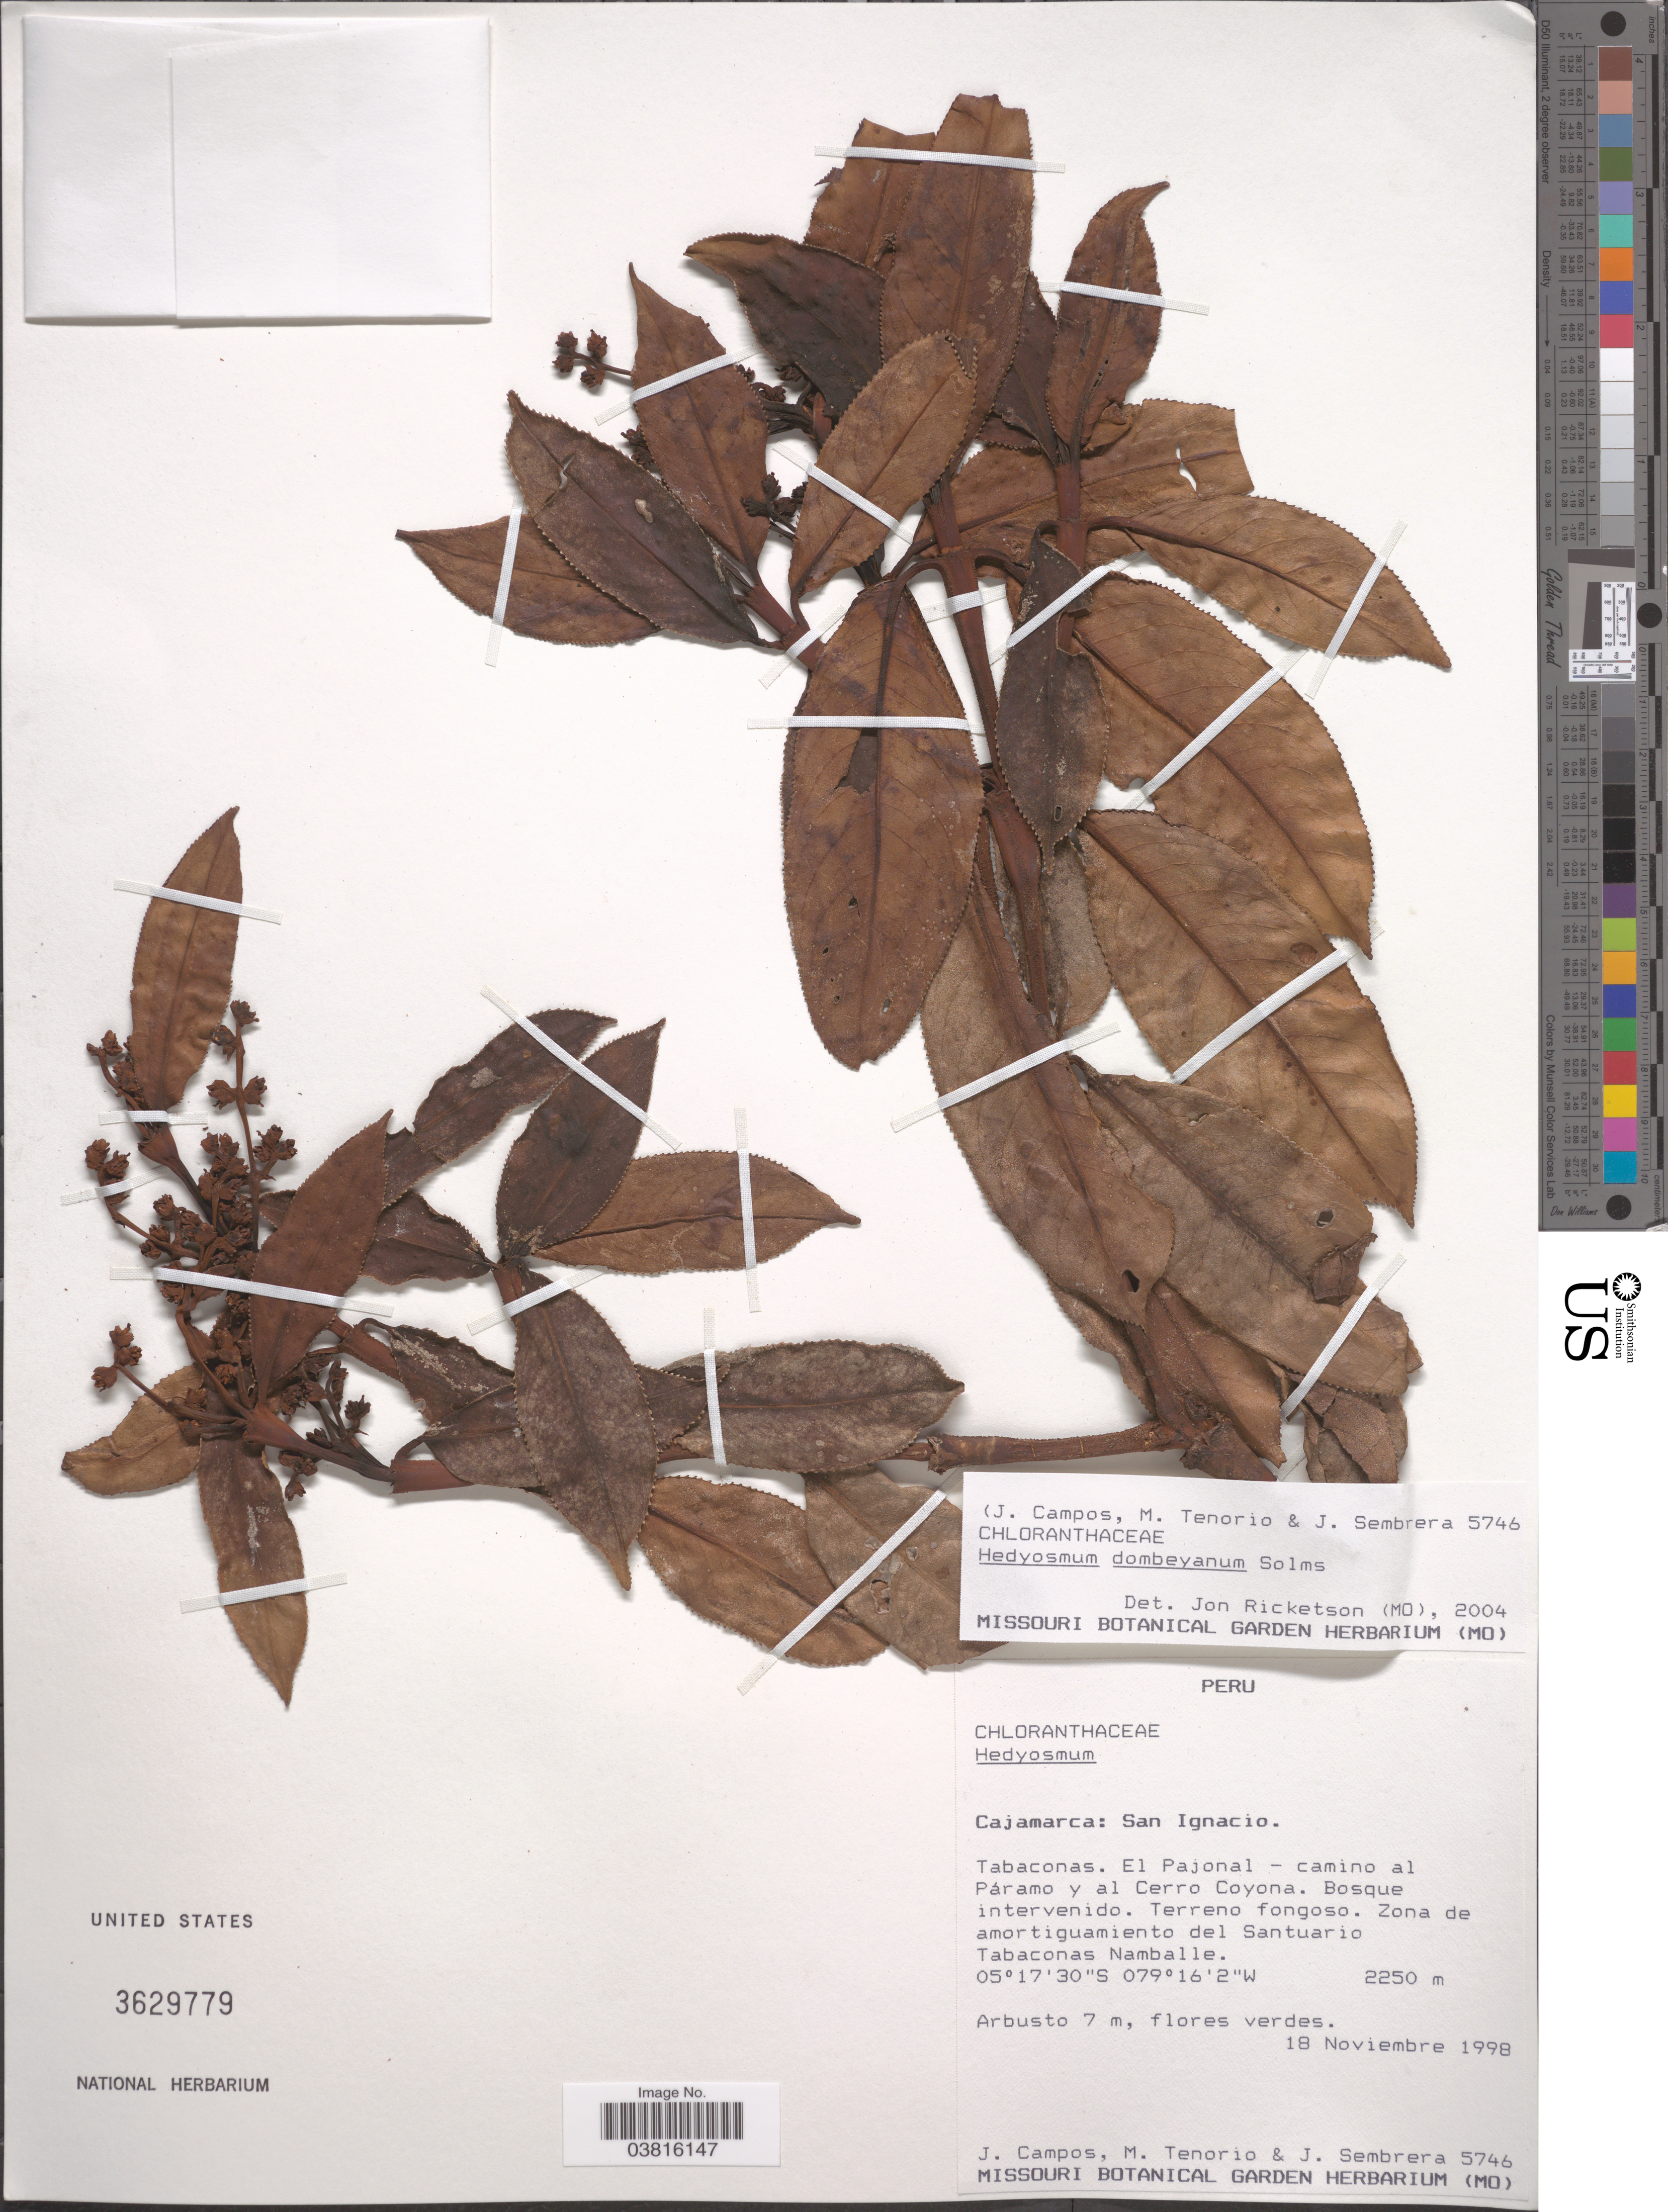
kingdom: Plantae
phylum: Tracheophyta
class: Magnoliopsida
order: Chloranthales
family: Chloranthaceae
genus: Hedyosmum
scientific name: Hedyosmum dombeyanum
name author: Solms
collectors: J. Campos, M. Tenorio & J. Sembrera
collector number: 5746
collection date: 1998-11-18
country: Peru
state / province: Cajamarca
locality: San Ignacio. Tabaconas. El Pajonal- camino al Páramo y al Cerro Coyona. Zona de amortiguamiento del Santuario Tabaconas Namballe.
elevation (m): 2250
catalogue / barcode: US 3629779